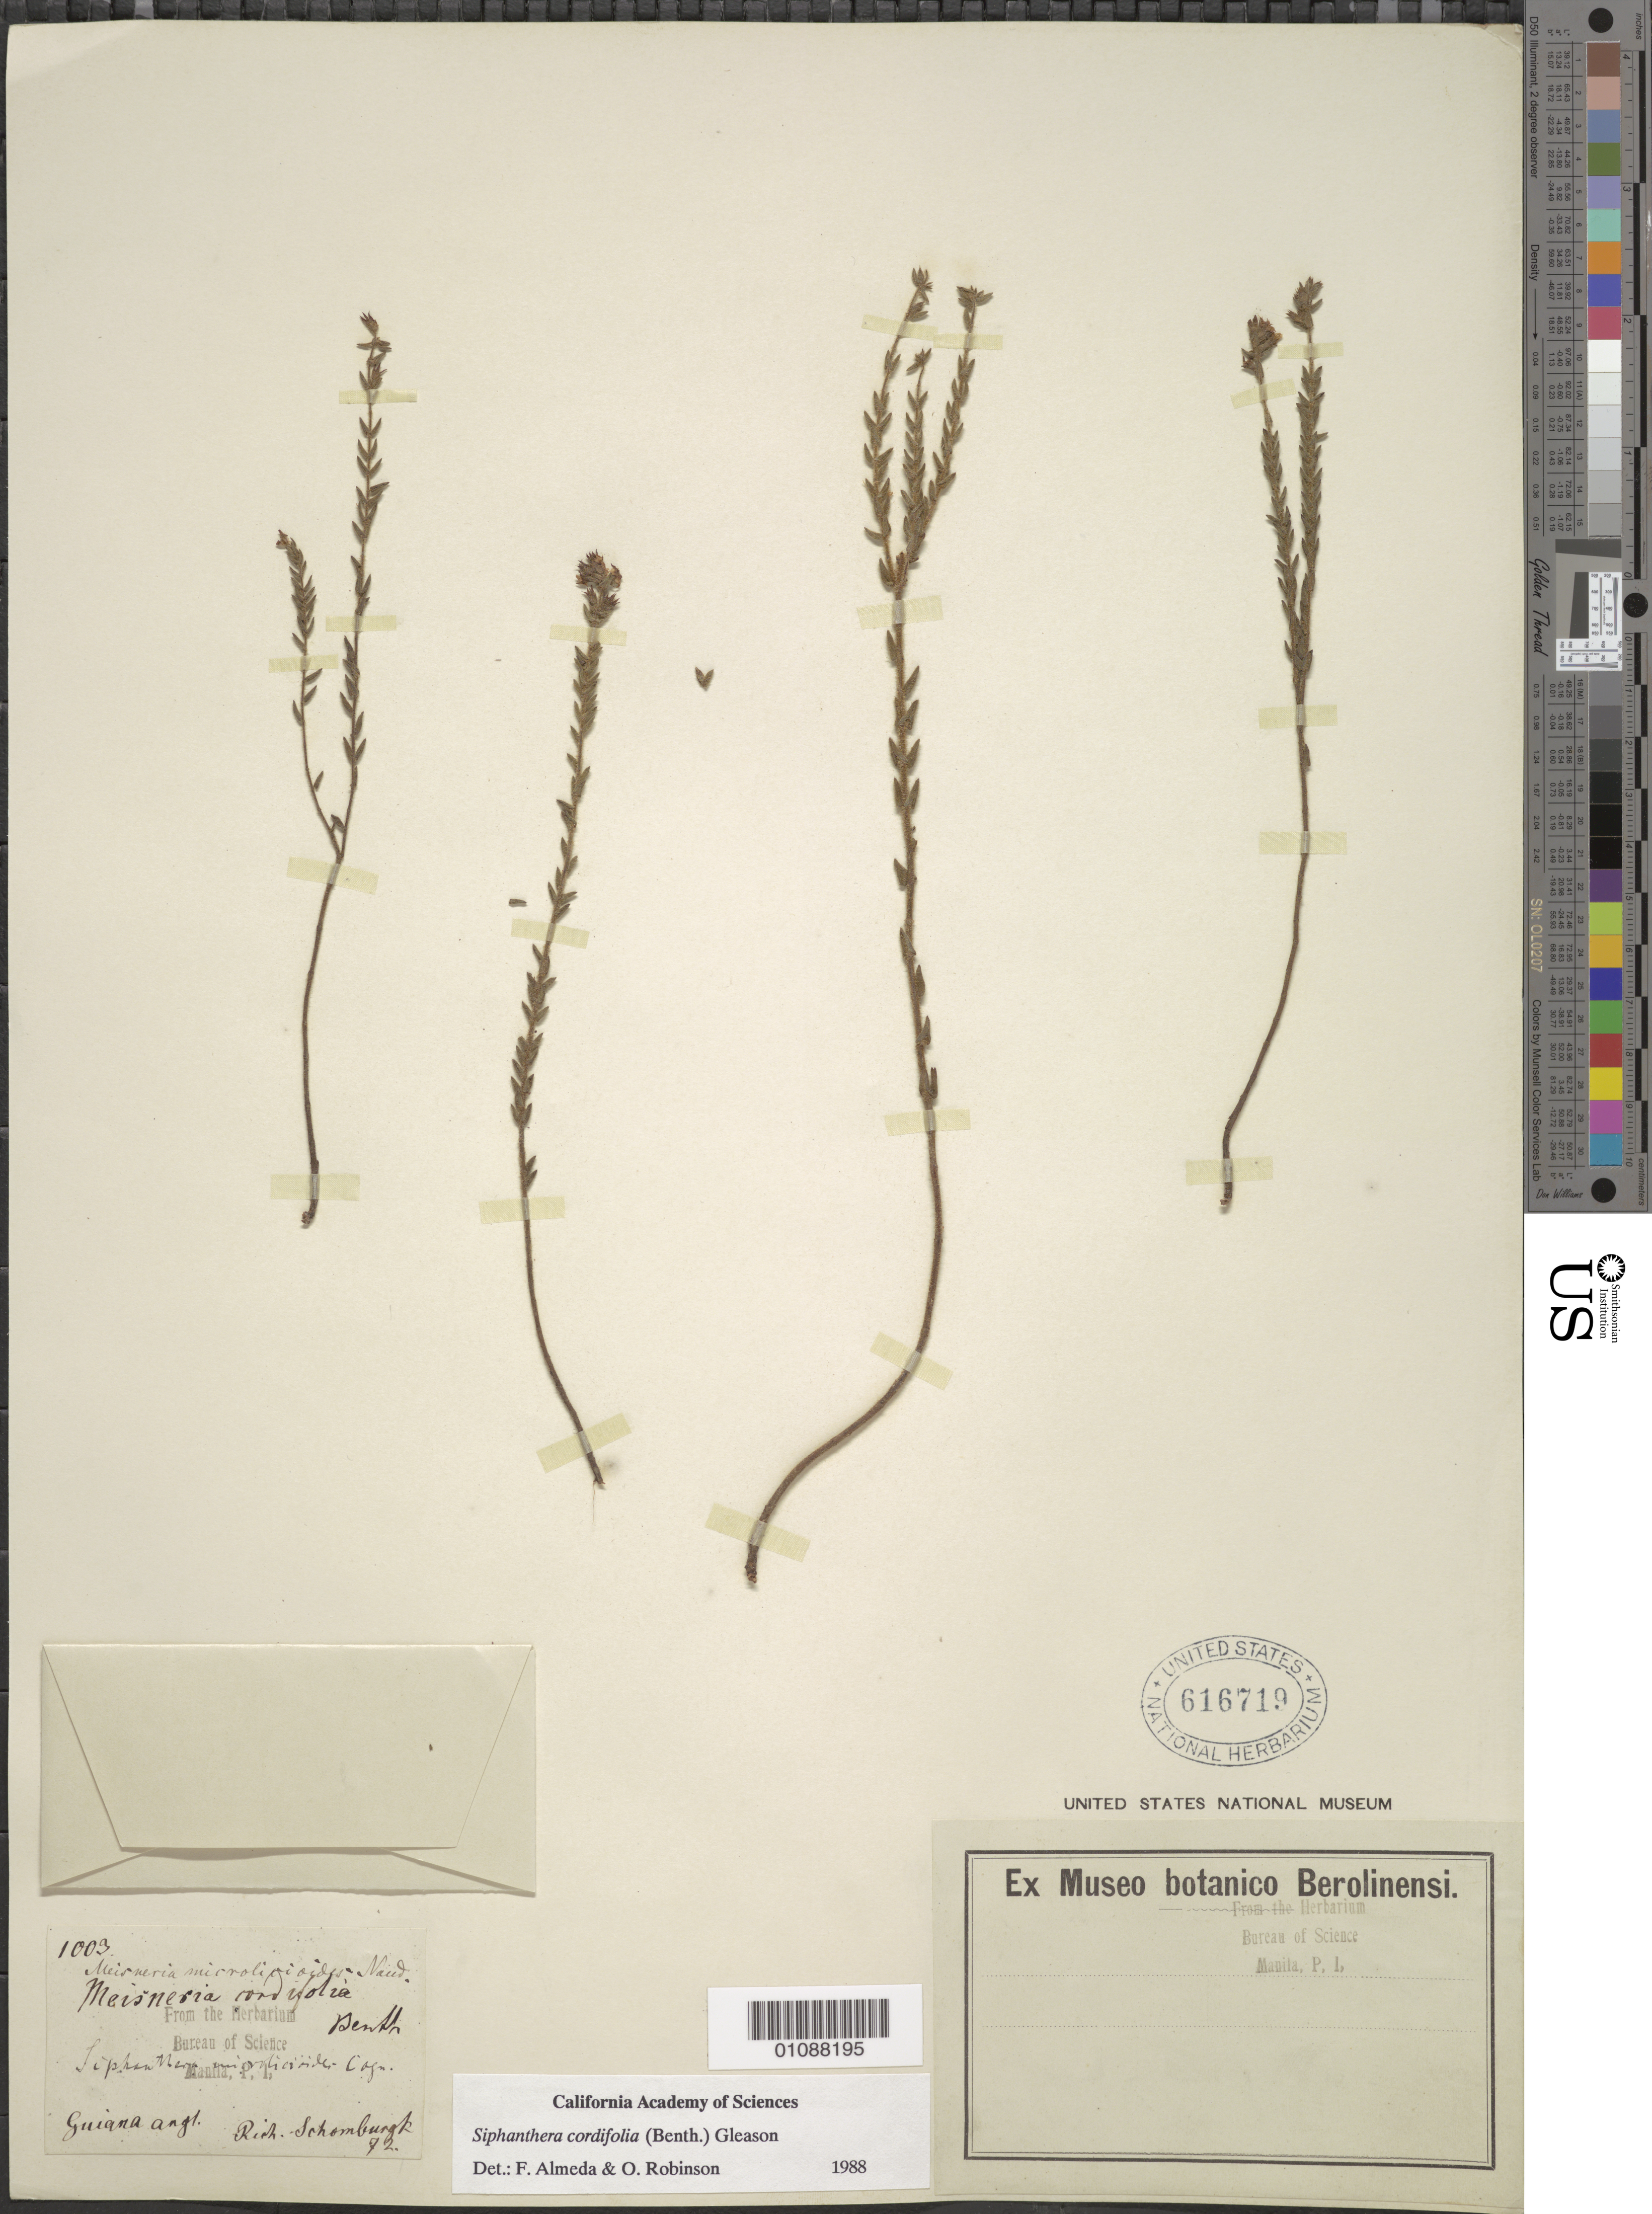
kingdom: Plantae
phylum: Tracheophyta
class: Magnoliopsida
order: Myrtales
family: Melastomataceae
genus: Siphanthera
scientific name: Siphanthera cordifolia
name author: (Benth.) Gleason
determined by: Almeda, F.; Robinson, O. R.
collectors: M. R. Schomburgk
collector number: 1003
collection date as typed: November 1842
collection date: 1842-11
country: Guyana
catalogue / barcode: US 616719